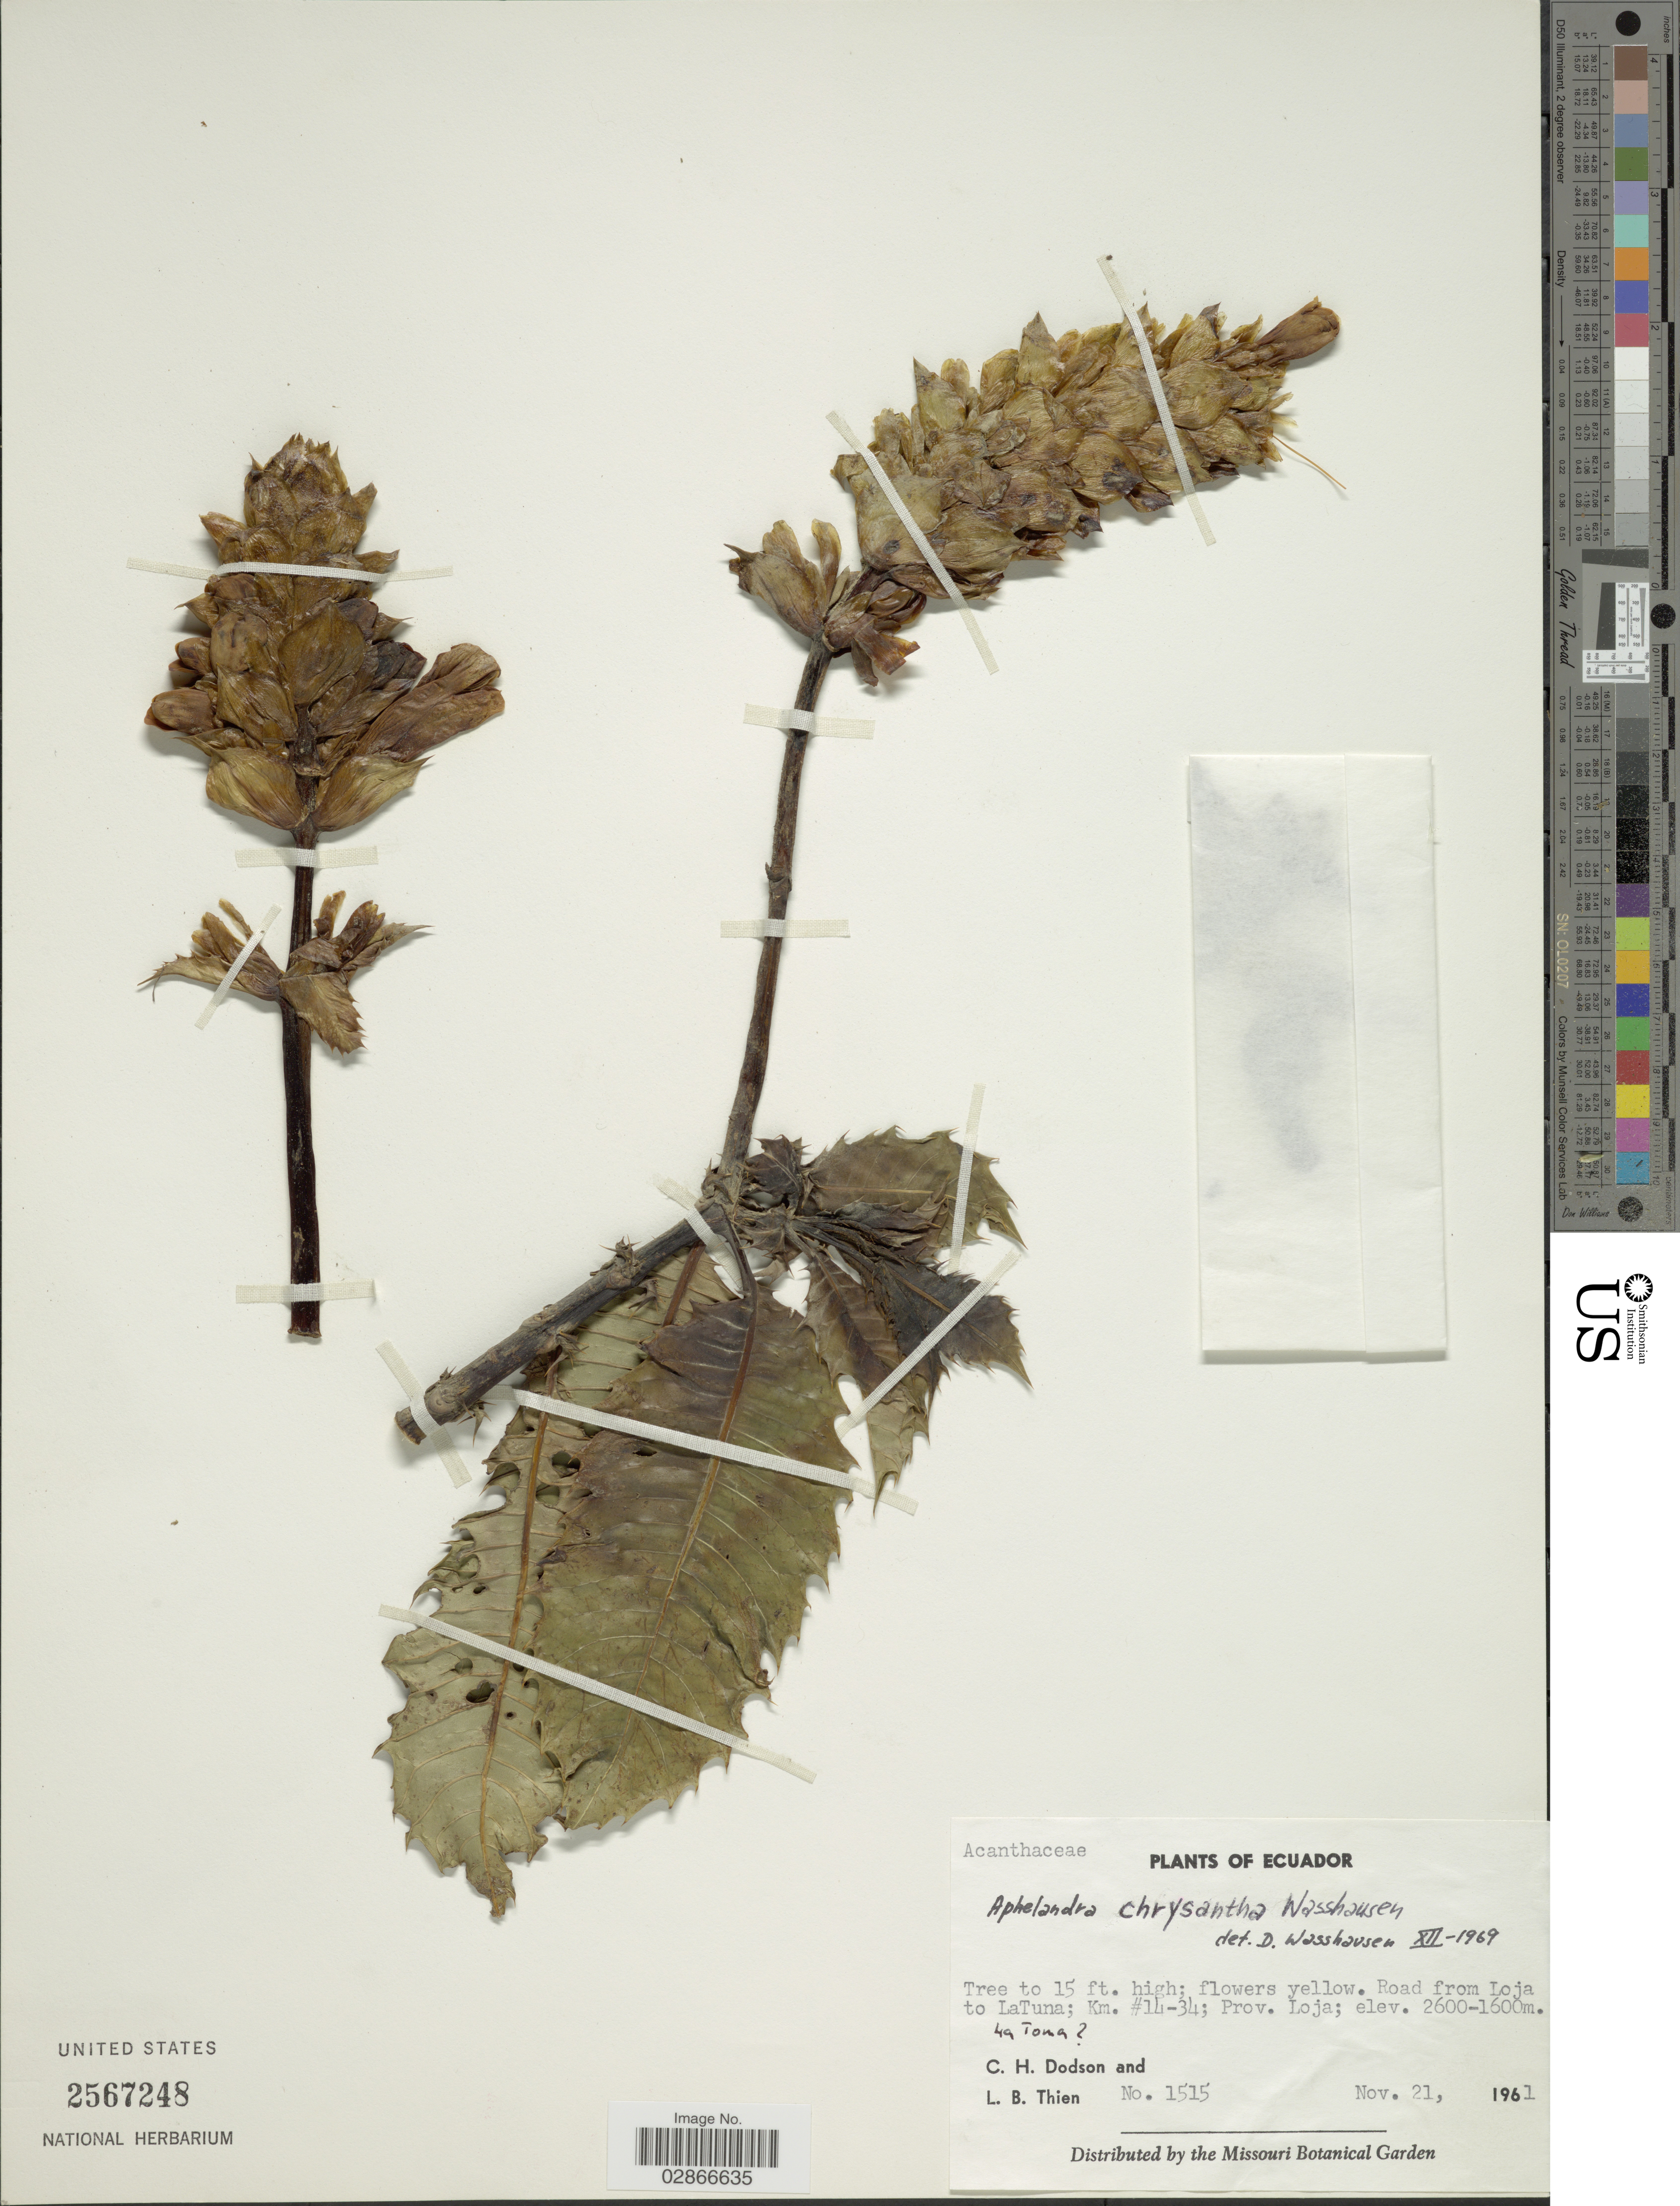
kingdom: Plantae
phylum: Tracheophyta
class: Magnoliopsida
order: Lamiales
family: Acanthaceae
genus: Aphelandra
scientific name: Aphelandra chrysantha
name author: Wassh.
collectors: C. H. Dodson & L. Thien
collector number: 1515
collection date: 1961-11-21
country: Ecuador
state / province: Loja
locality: Road from Loja to LaTuna; Km. #14-34. La Toma.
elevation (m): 1600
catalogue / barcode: US 2567248